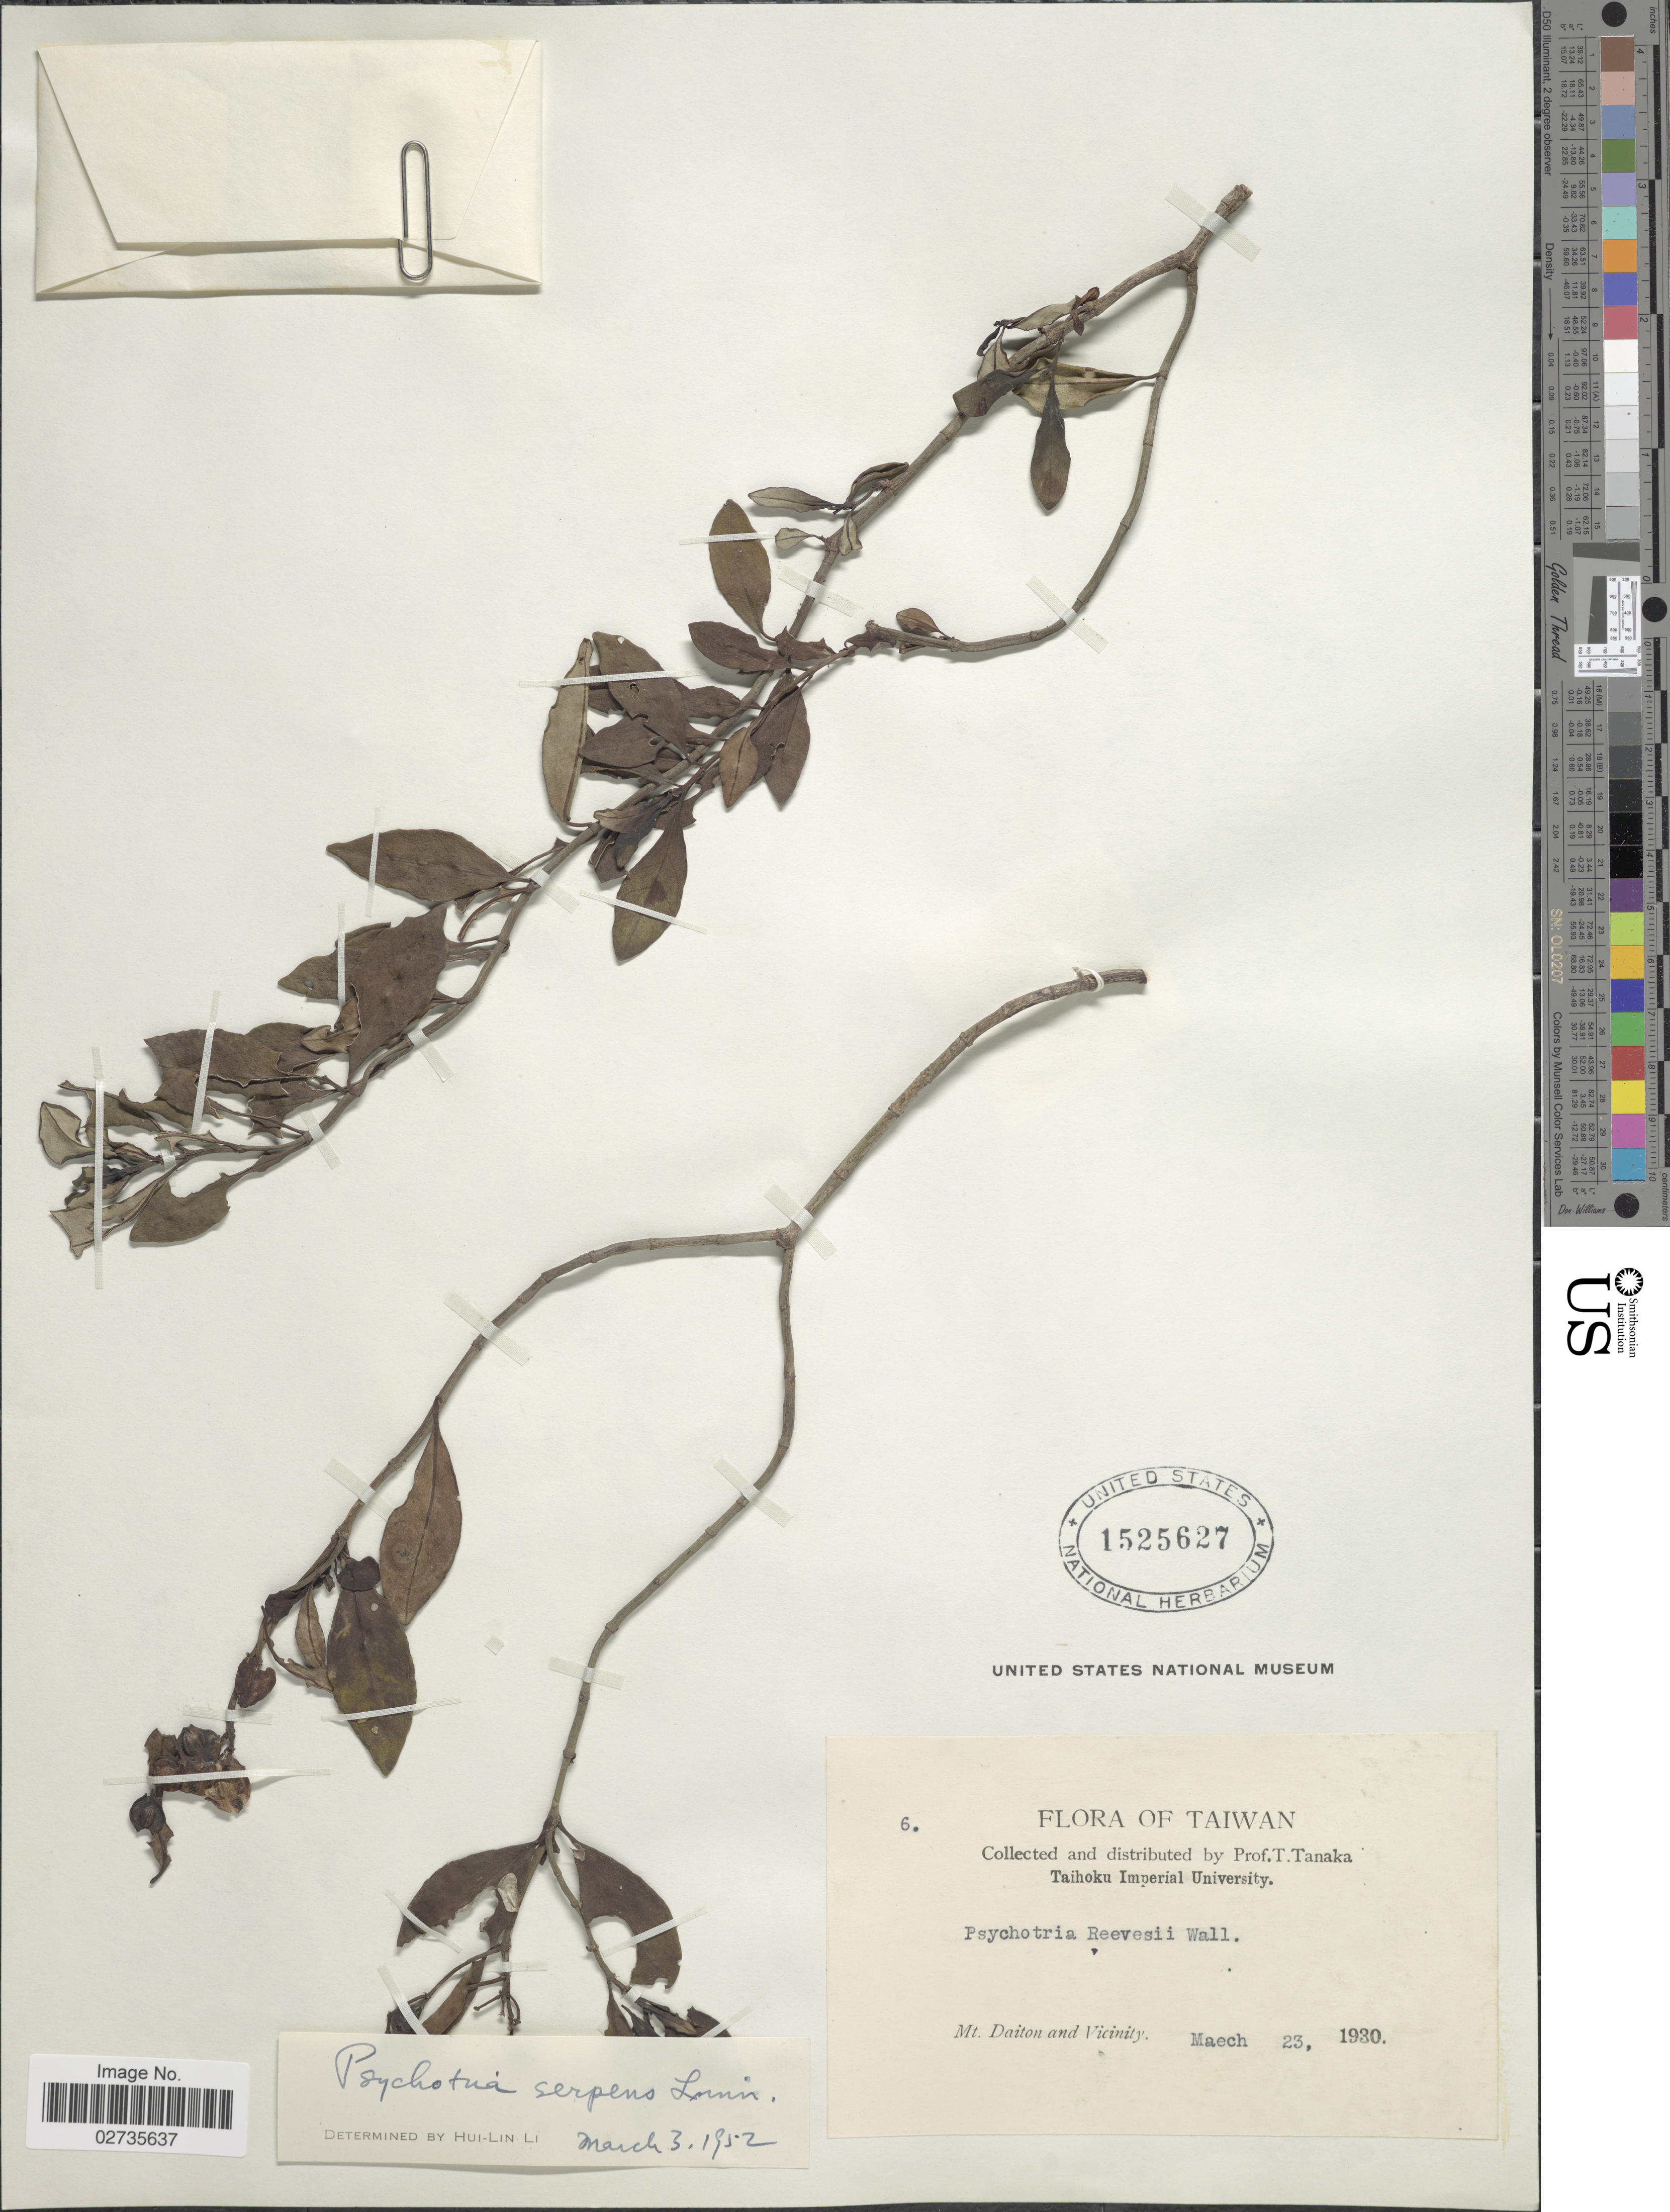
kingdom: Plantae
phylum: Tracheophyta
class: Magnoliopsida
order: Gentianales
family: Rubiaceae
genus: Psychotria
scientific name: Psychotria serpens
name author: L.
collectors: T. Tanaka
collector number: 6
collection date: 1930-03-23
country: Taiwan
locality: Mt. Daiton and Vicinity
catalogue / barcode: US 1525627